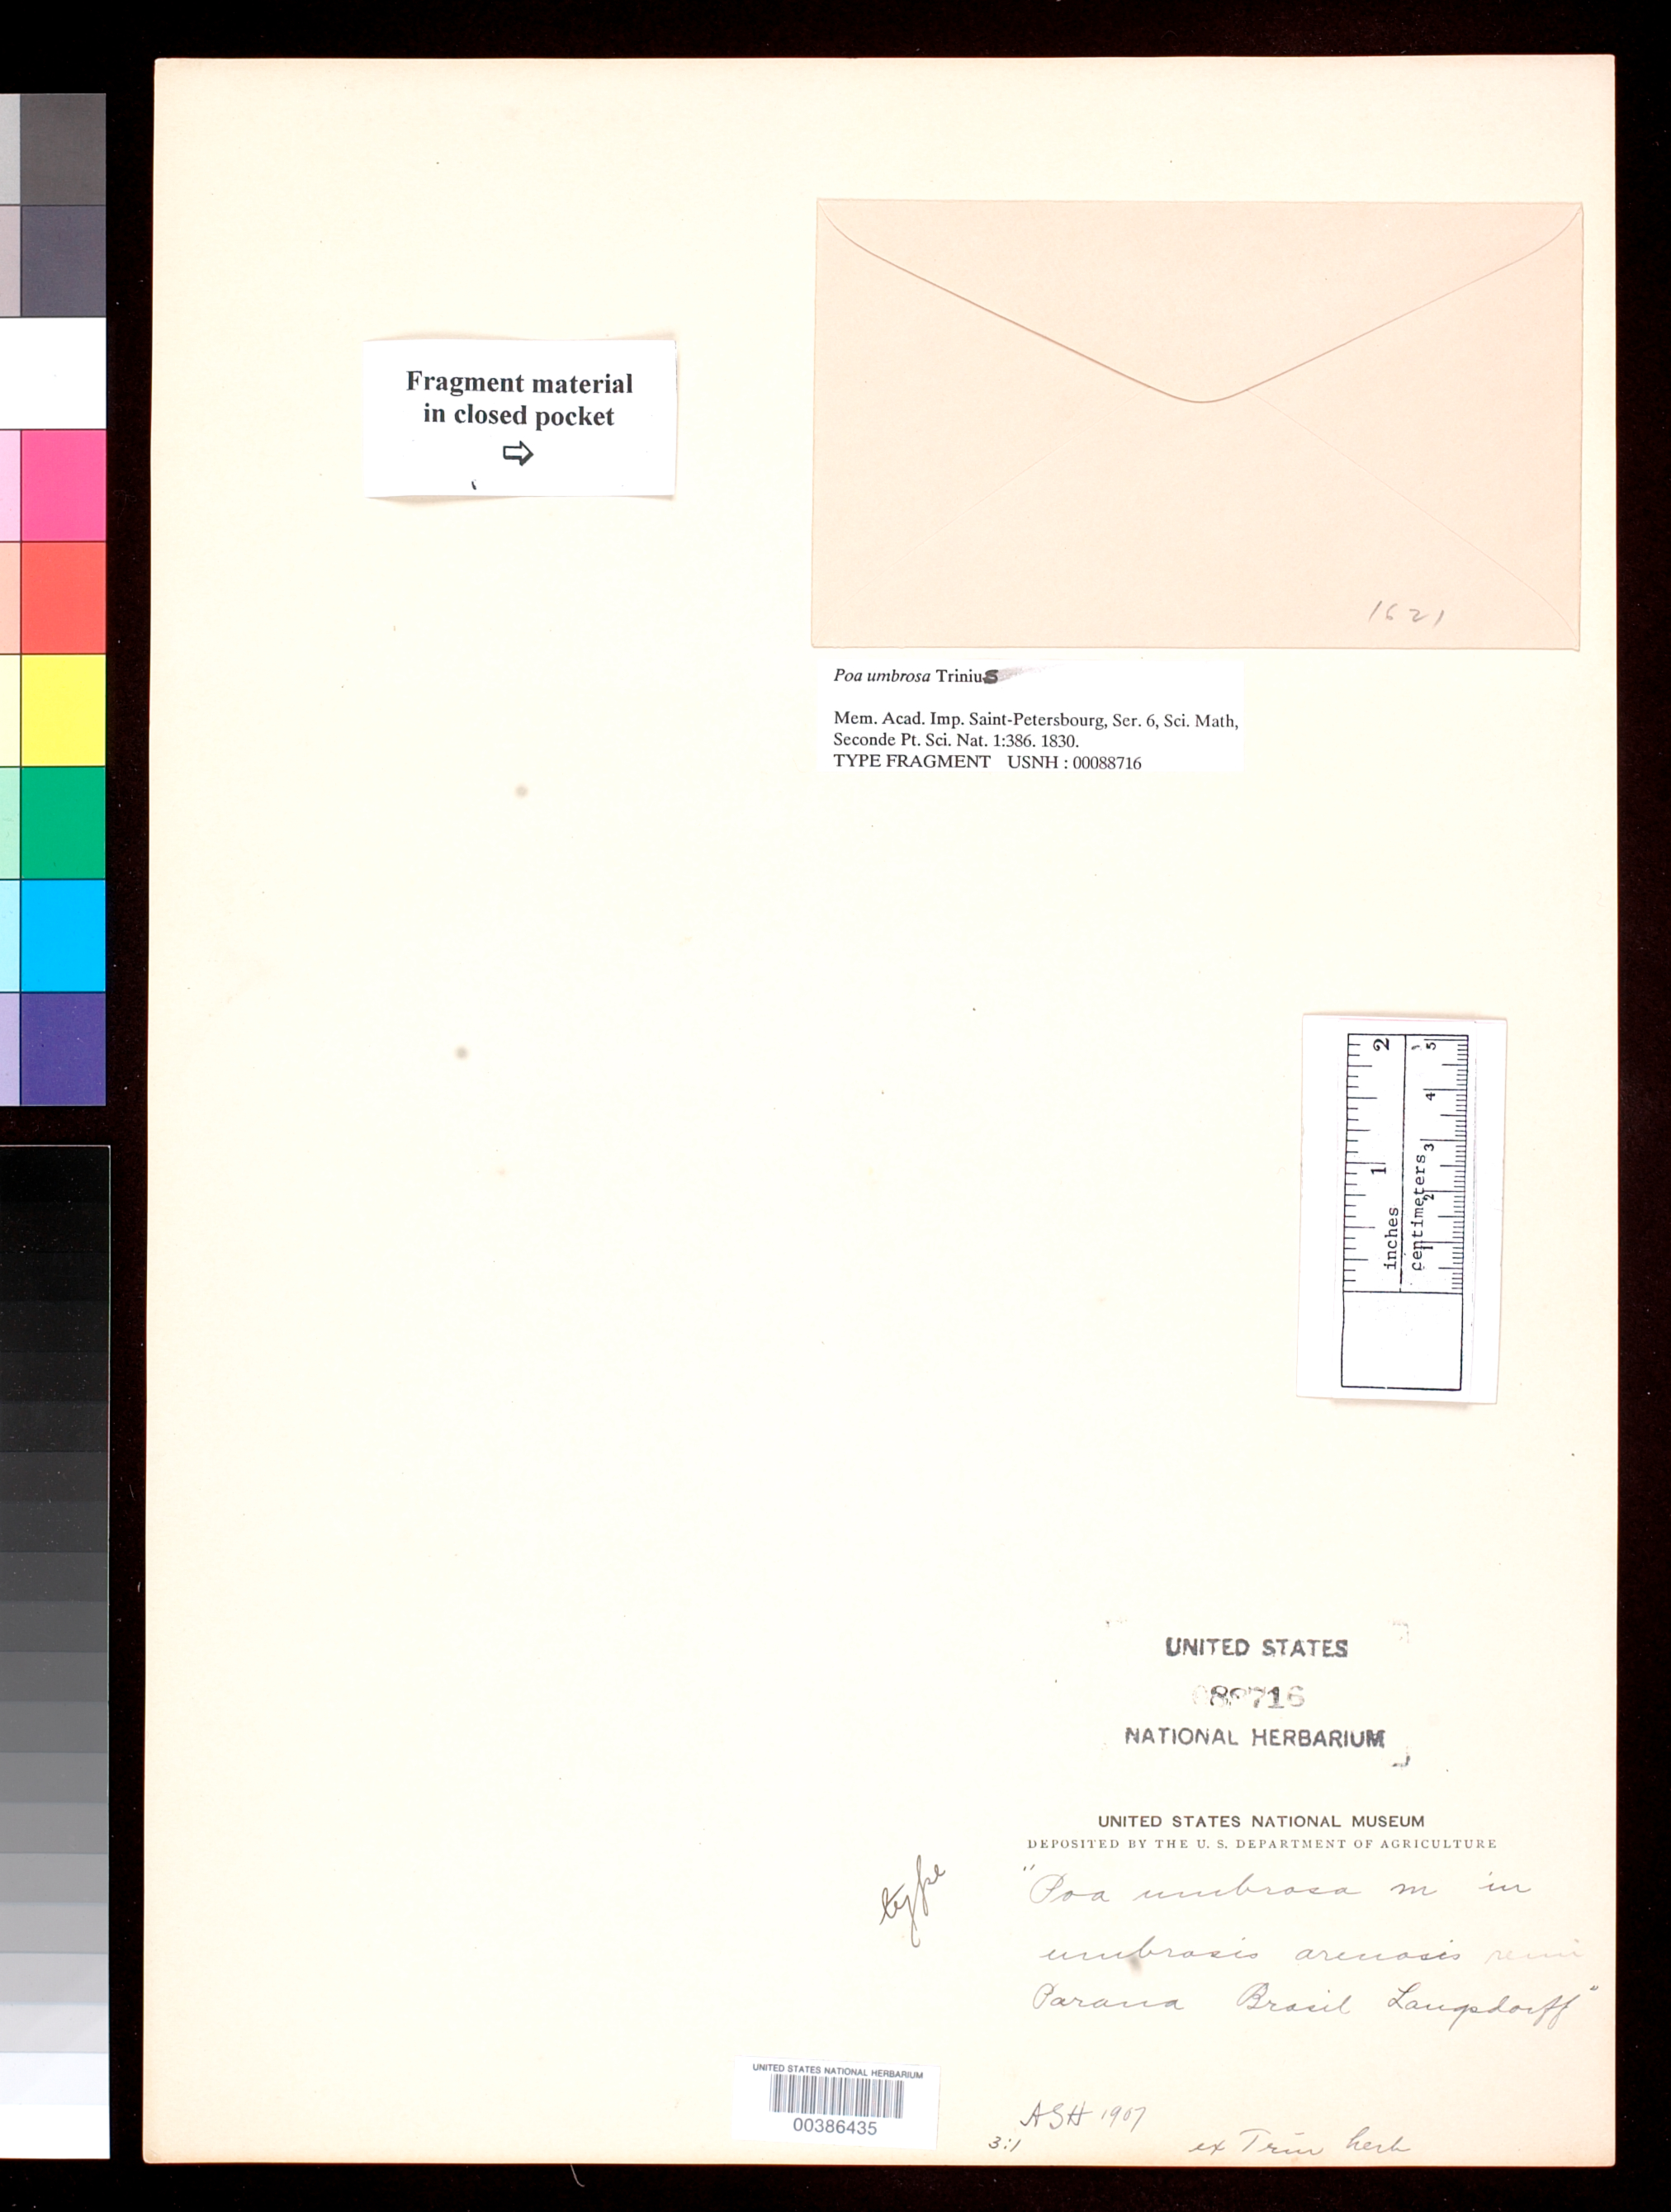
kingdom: Plantae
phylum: Tracheophyta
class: Liliopsida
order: Poales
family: Poaceae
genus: Poa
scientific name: Poa umbrosa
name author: Trin.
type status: Type Fragment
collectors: G. H. von Langsdorff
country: Brazil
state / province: Paraná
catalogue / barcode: US 88716